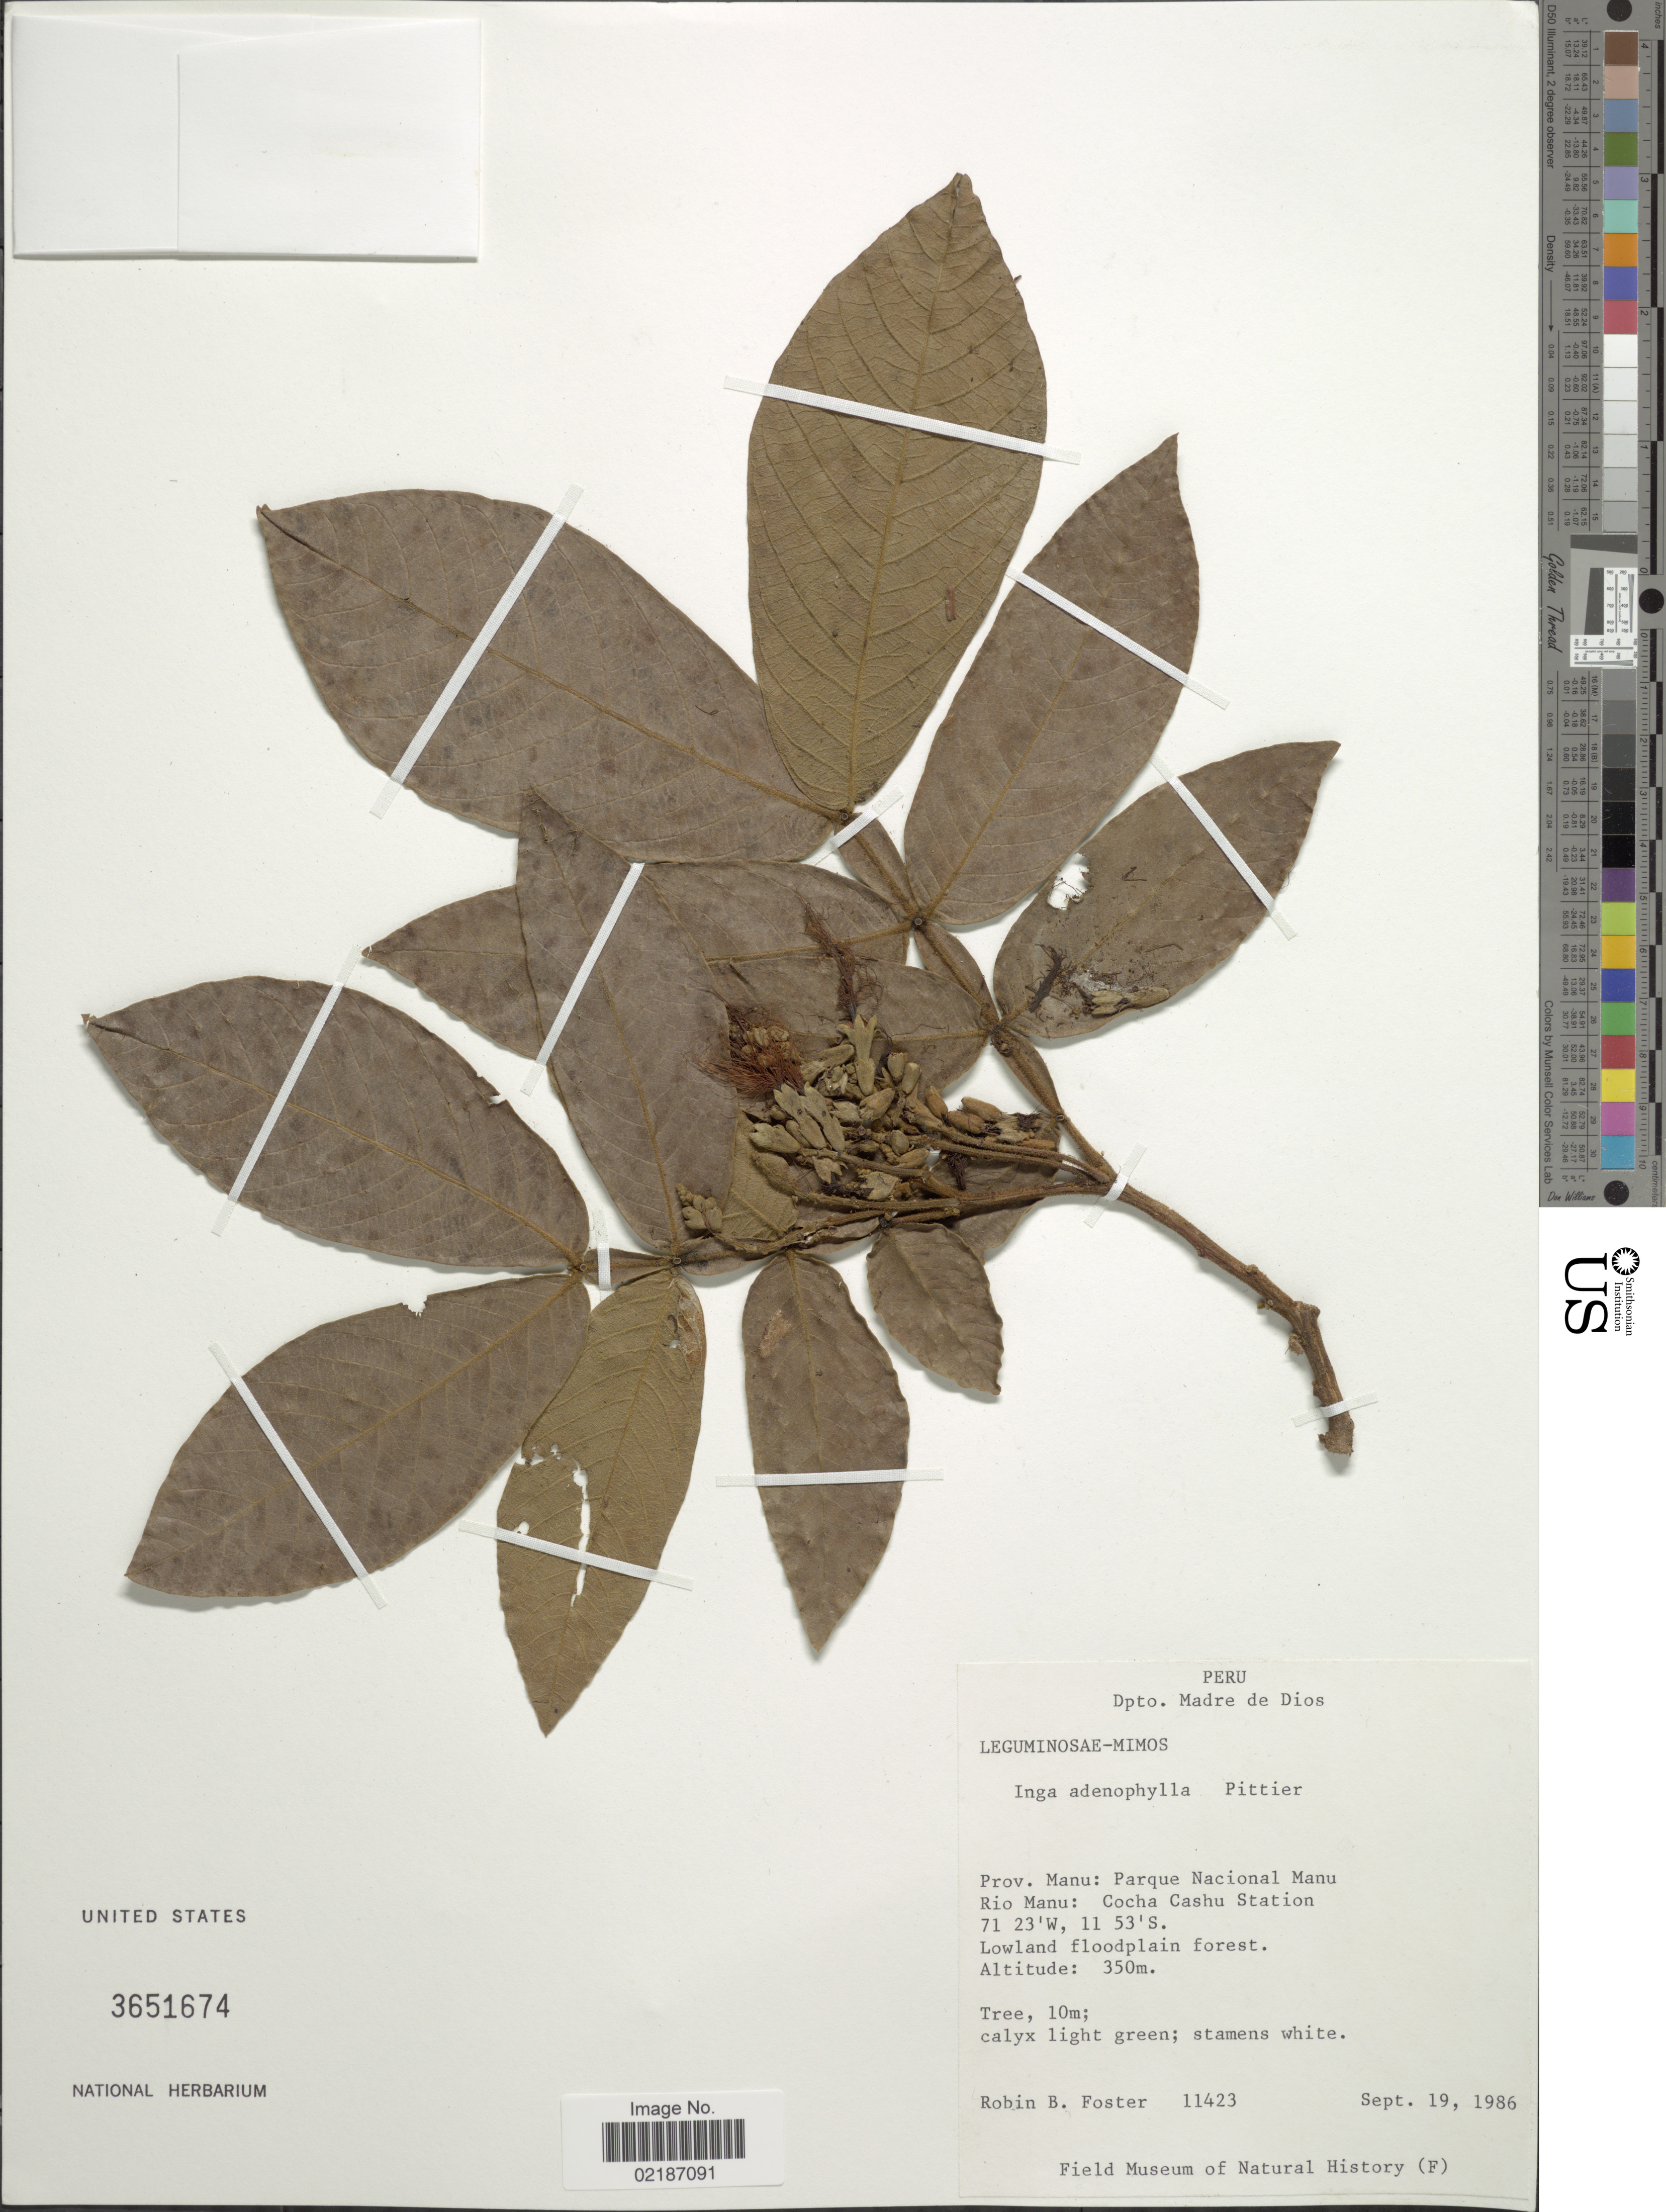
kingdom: Plantae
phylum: Tracheophyta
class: Magnoliopsida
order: Fabales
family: Fabaceae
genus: Inga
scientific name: Inga adenophylla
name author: Pittier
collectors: R. B. Foster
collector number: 11423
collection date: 1986-09-19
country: Peru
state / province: Madre de Dios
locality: Prov. Manu: Parque Nacioanl Manu, Rio Manu: Cocha Cashu Station, lowland floodplain forest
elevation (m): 350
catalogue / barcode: US 3651674